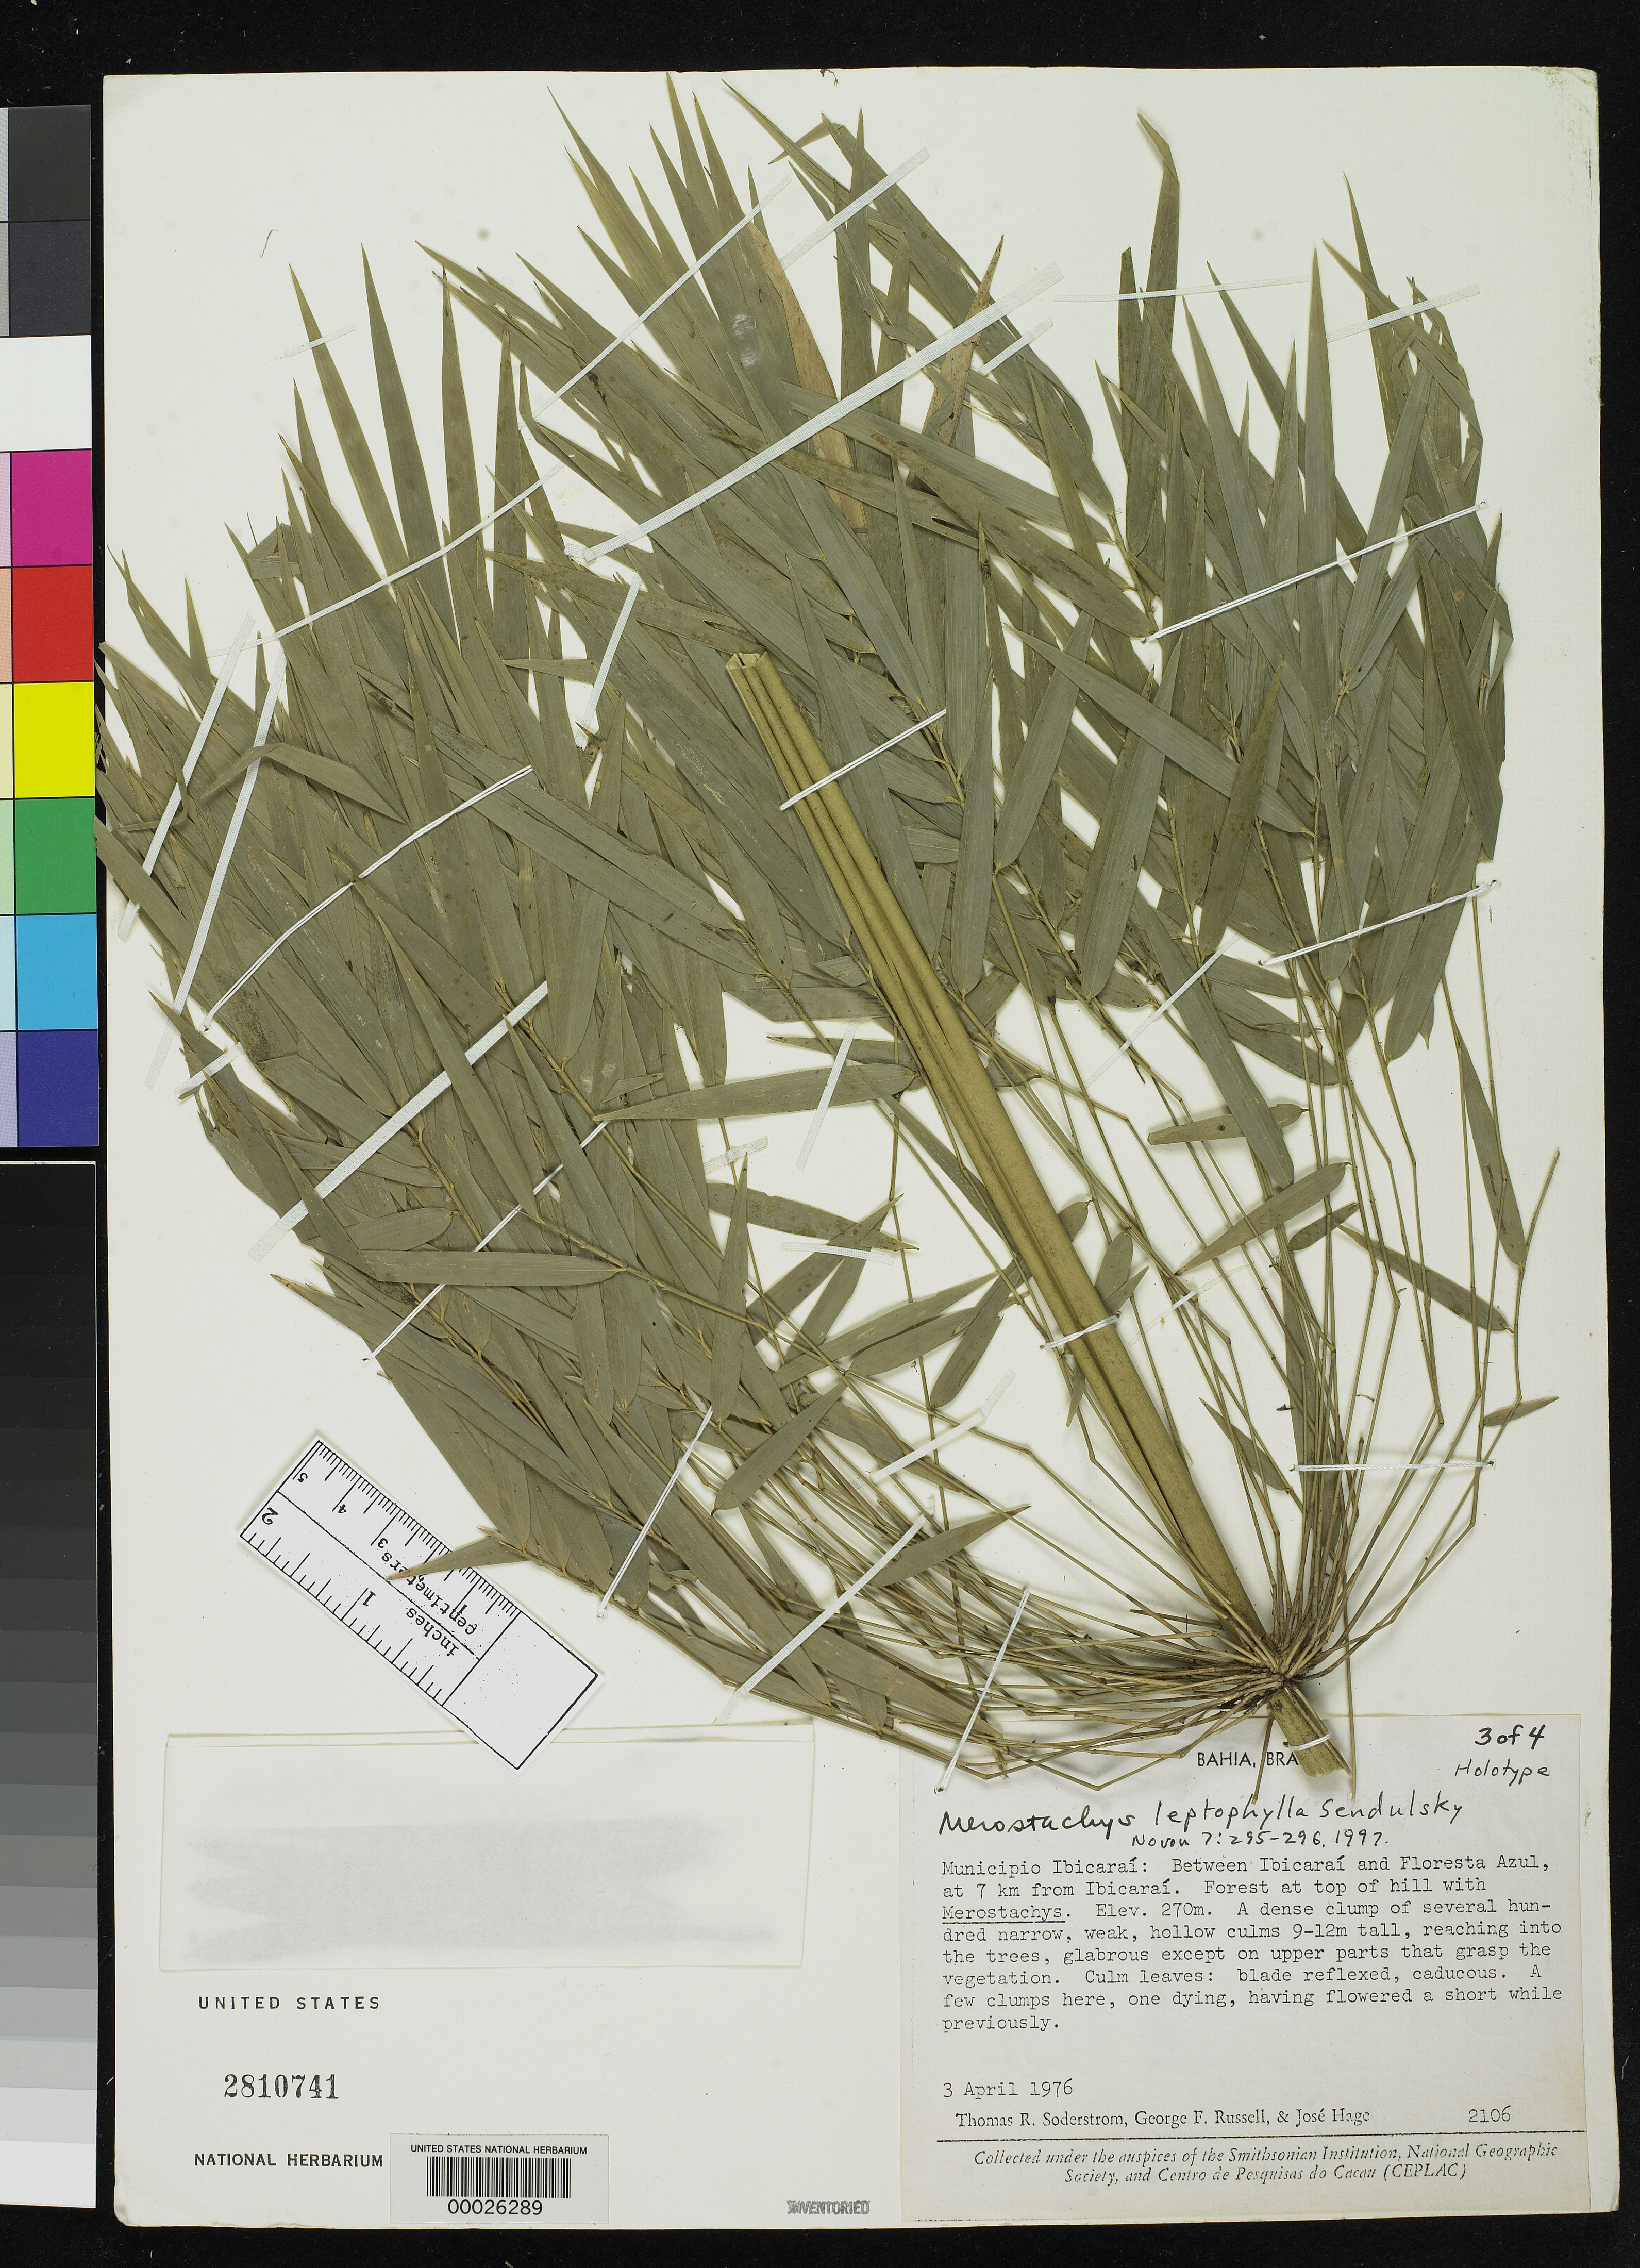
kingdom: Plantae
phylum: Tracheophyta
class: Liliopsida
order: Poales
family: Poaceae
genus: Merostachys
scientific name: Merostachys leptophylla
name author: Send.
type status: Holotype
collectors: T. R. Soderstrom, G. Russell & J. Hage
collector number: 2106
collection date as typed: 03 Apr 1976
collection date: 1976-04-03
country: Brazil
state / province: Bahia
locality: Municipio Ibicaraí: between Ibicaraí and Floresta Azul, at 7 km from Ibicaraí.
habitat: Forest at top of hill with Merostachys.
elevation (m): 270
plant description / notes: Holotype mounted on 4 sheets.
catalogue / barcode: US 2810741